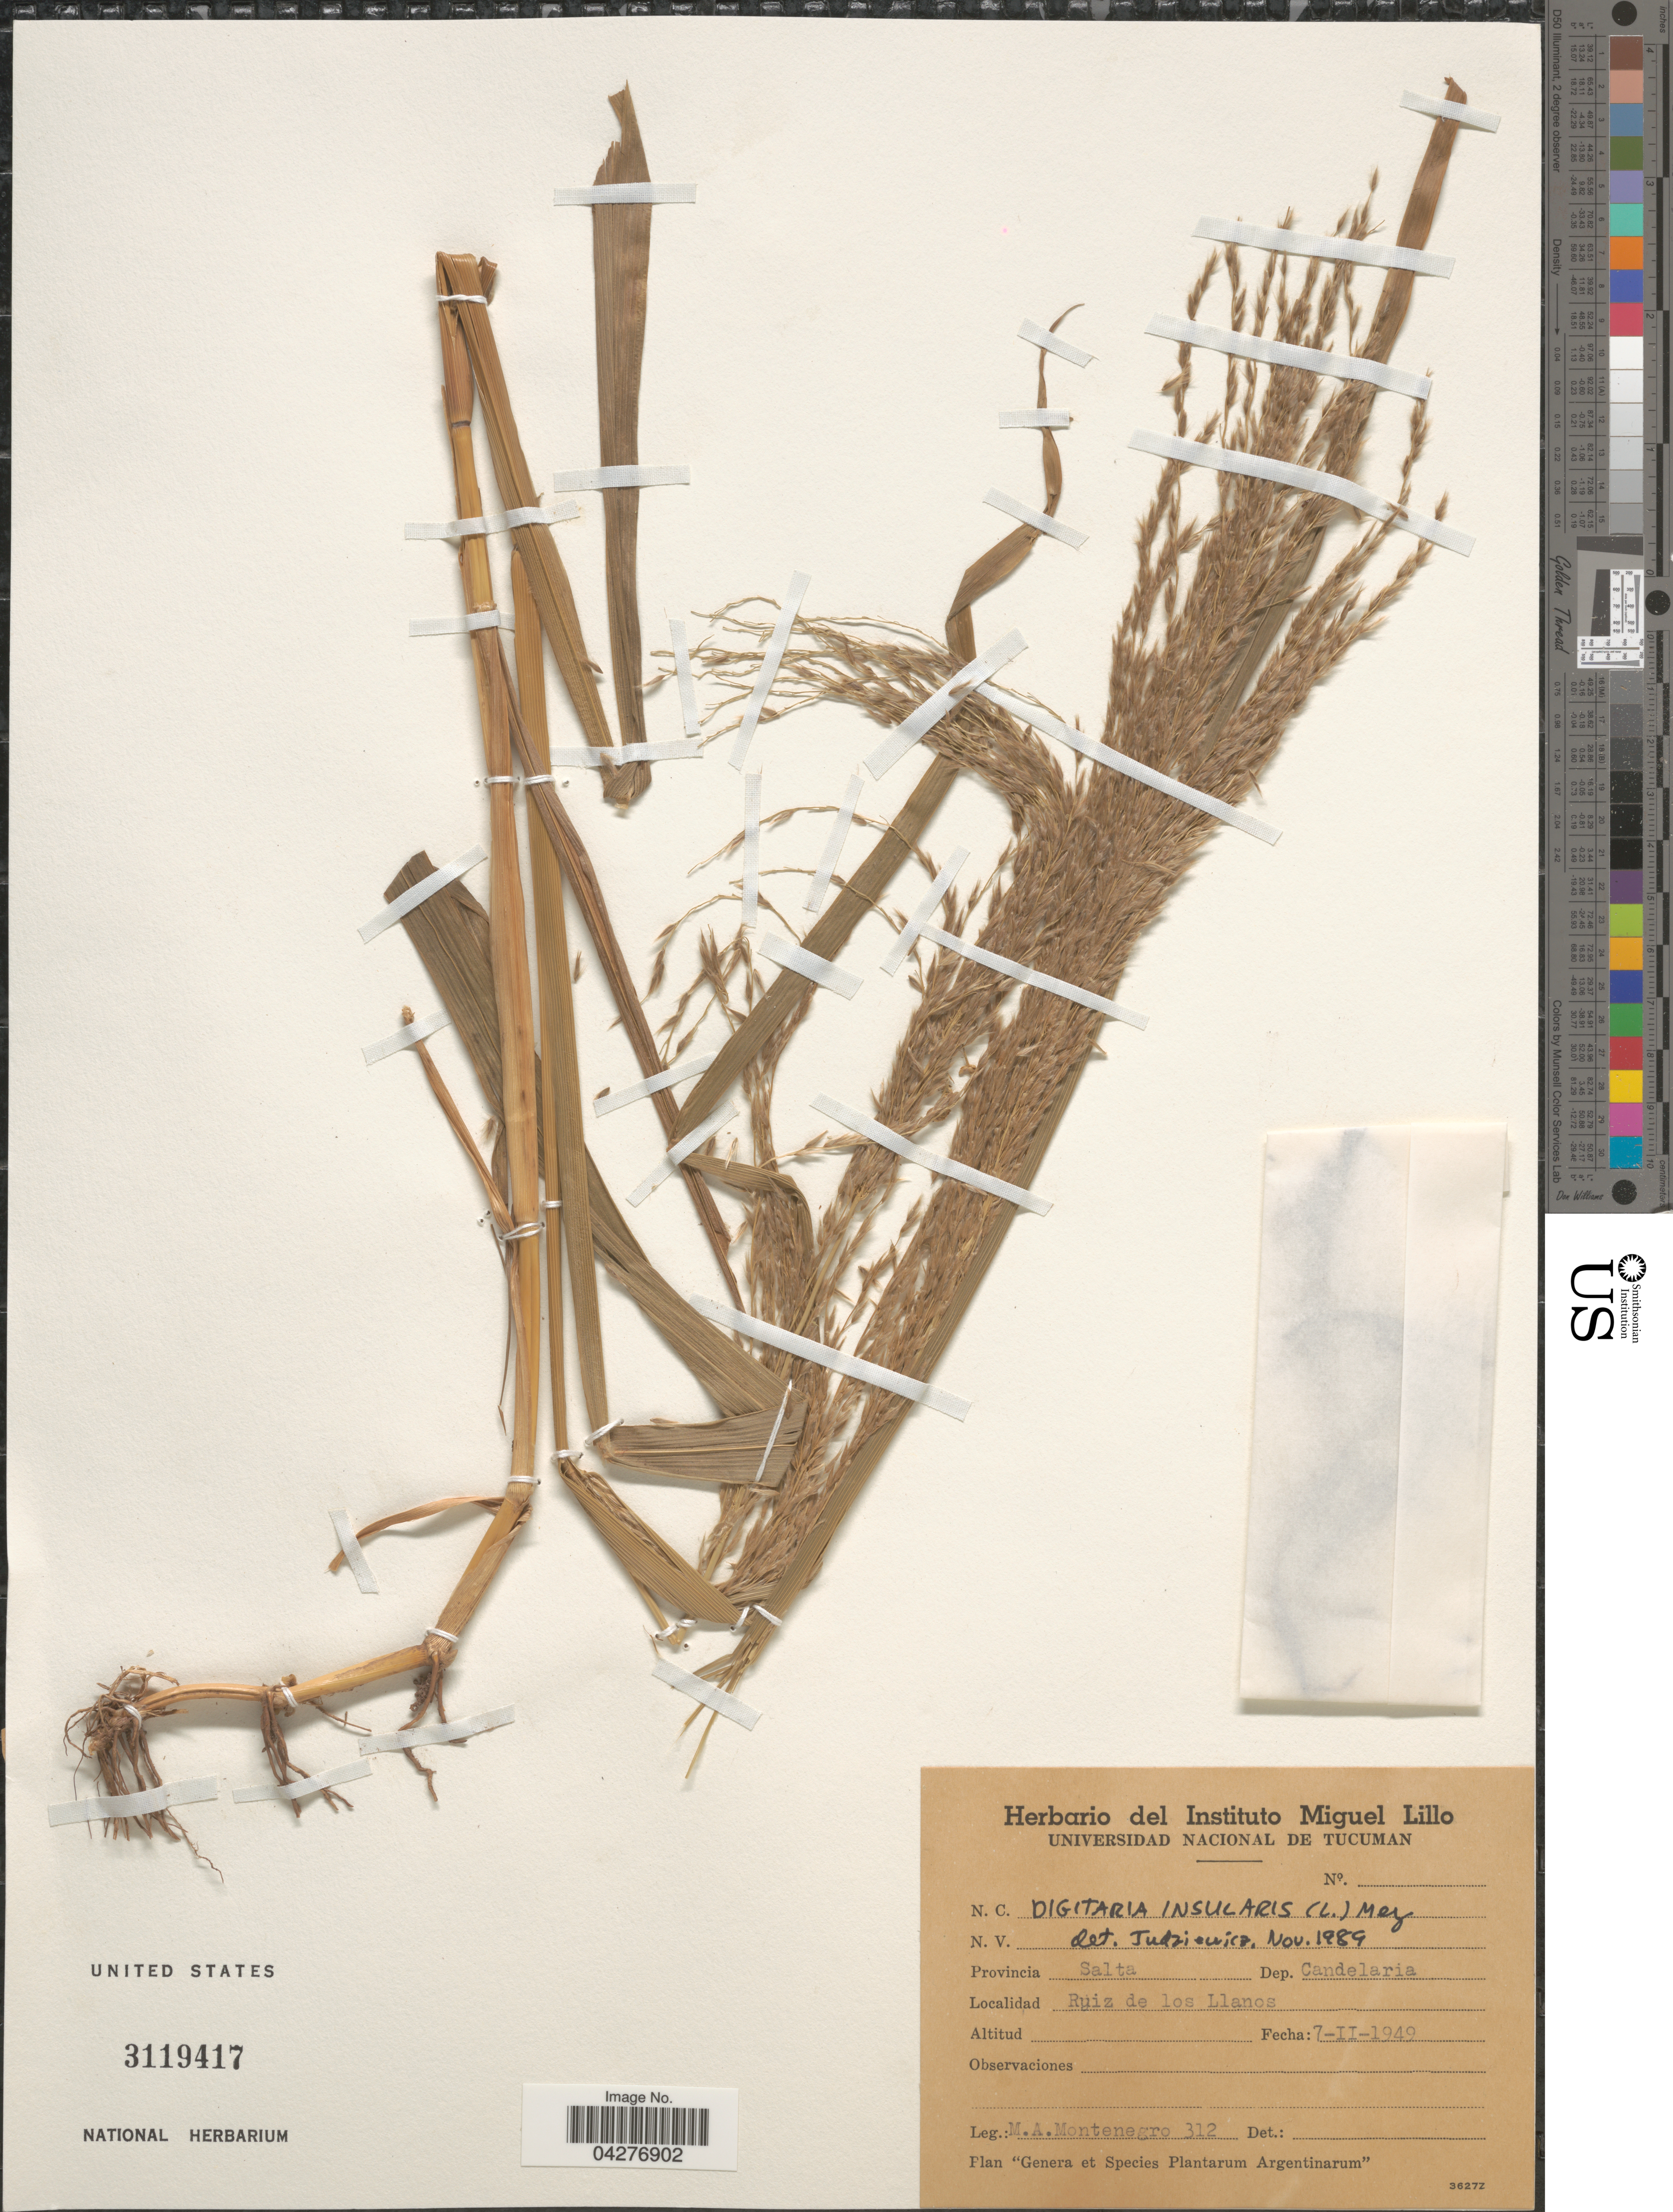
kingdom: Plantae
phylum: Tracheophyta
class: Liliopsida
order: Poales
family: Poaceae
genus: Digitaria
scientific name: Digitaria insularis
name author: (L.) Fedde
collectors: M. A. Montenegro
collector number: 312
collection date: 1949-02-07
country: Argentina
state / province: Salta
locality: Dep. Candelaria. Ruiz de los Llanos.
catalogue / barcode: US 3119417